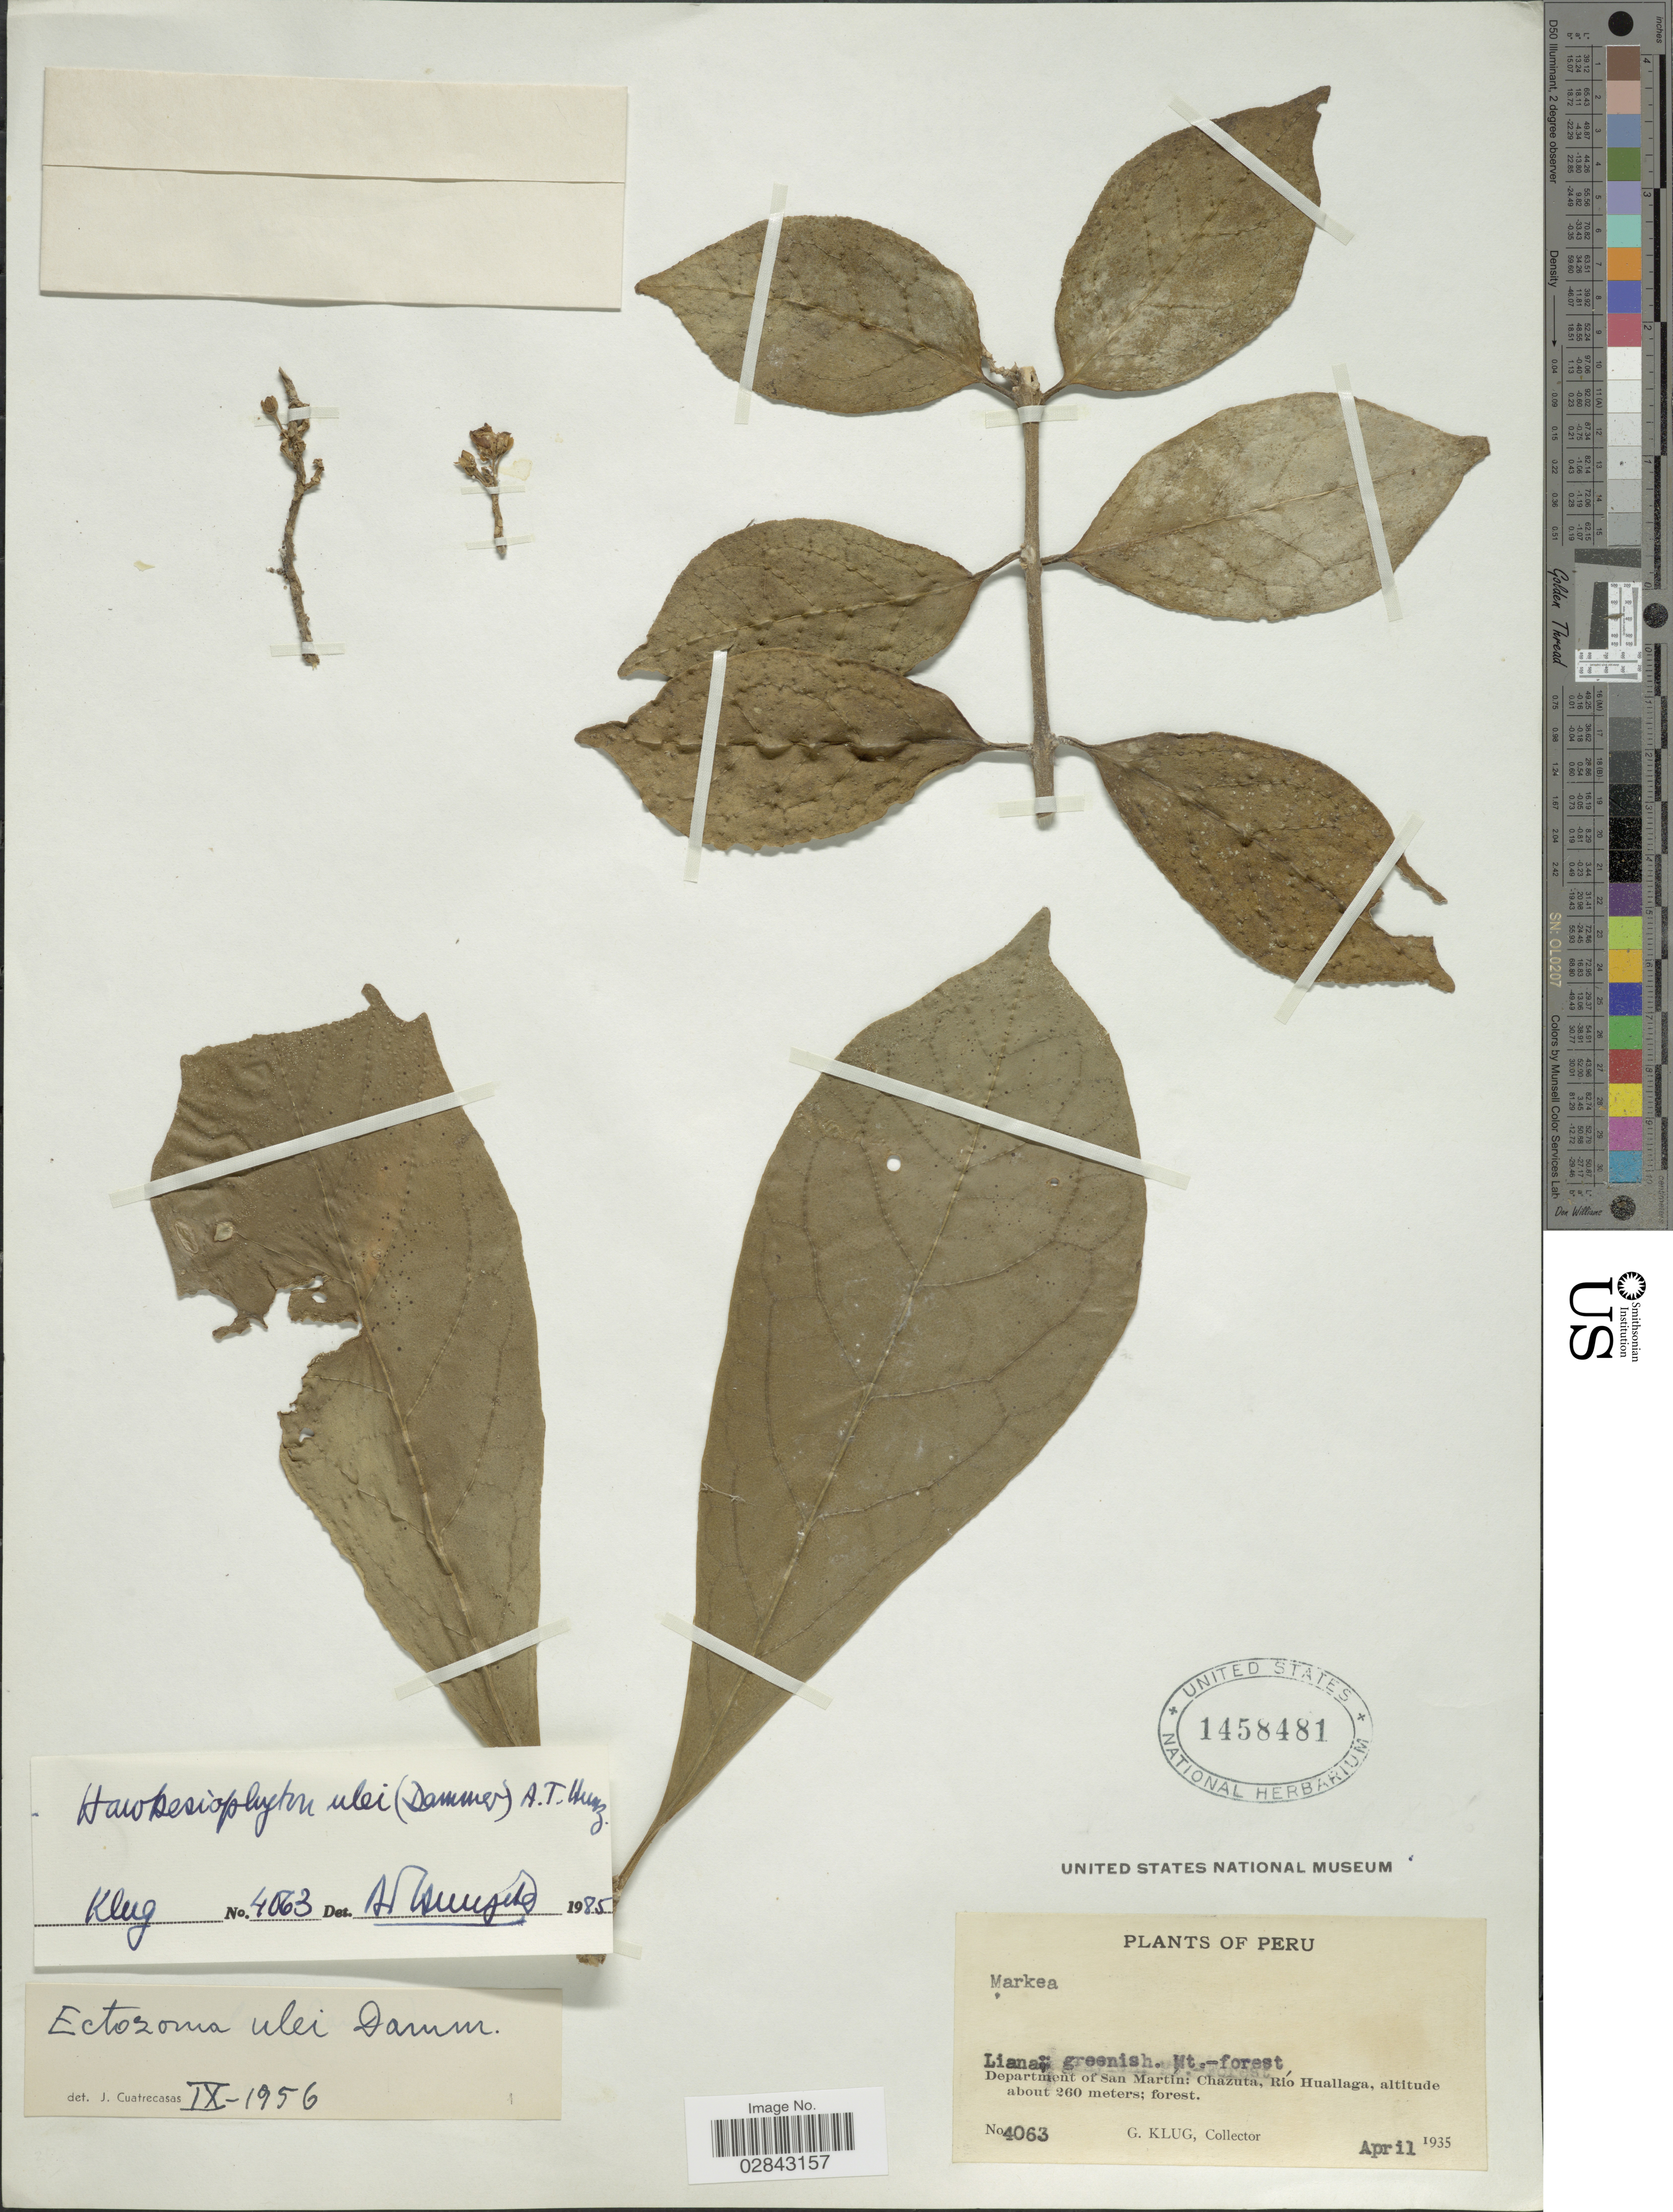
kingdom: Plantae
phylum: Tracheophyta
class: Magnoliopsida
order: Solanales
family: Solanaceae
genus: Hawkesiophyton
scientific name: Hawkesiophyton ulei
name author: (Dammer) Hunz.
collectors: G. Klug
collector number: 4063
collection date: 1935-04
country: Peru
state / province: San Martín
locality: Department of San Martín: Chazuta, Río Huallaga.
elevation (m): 260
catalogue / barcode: US 1458481